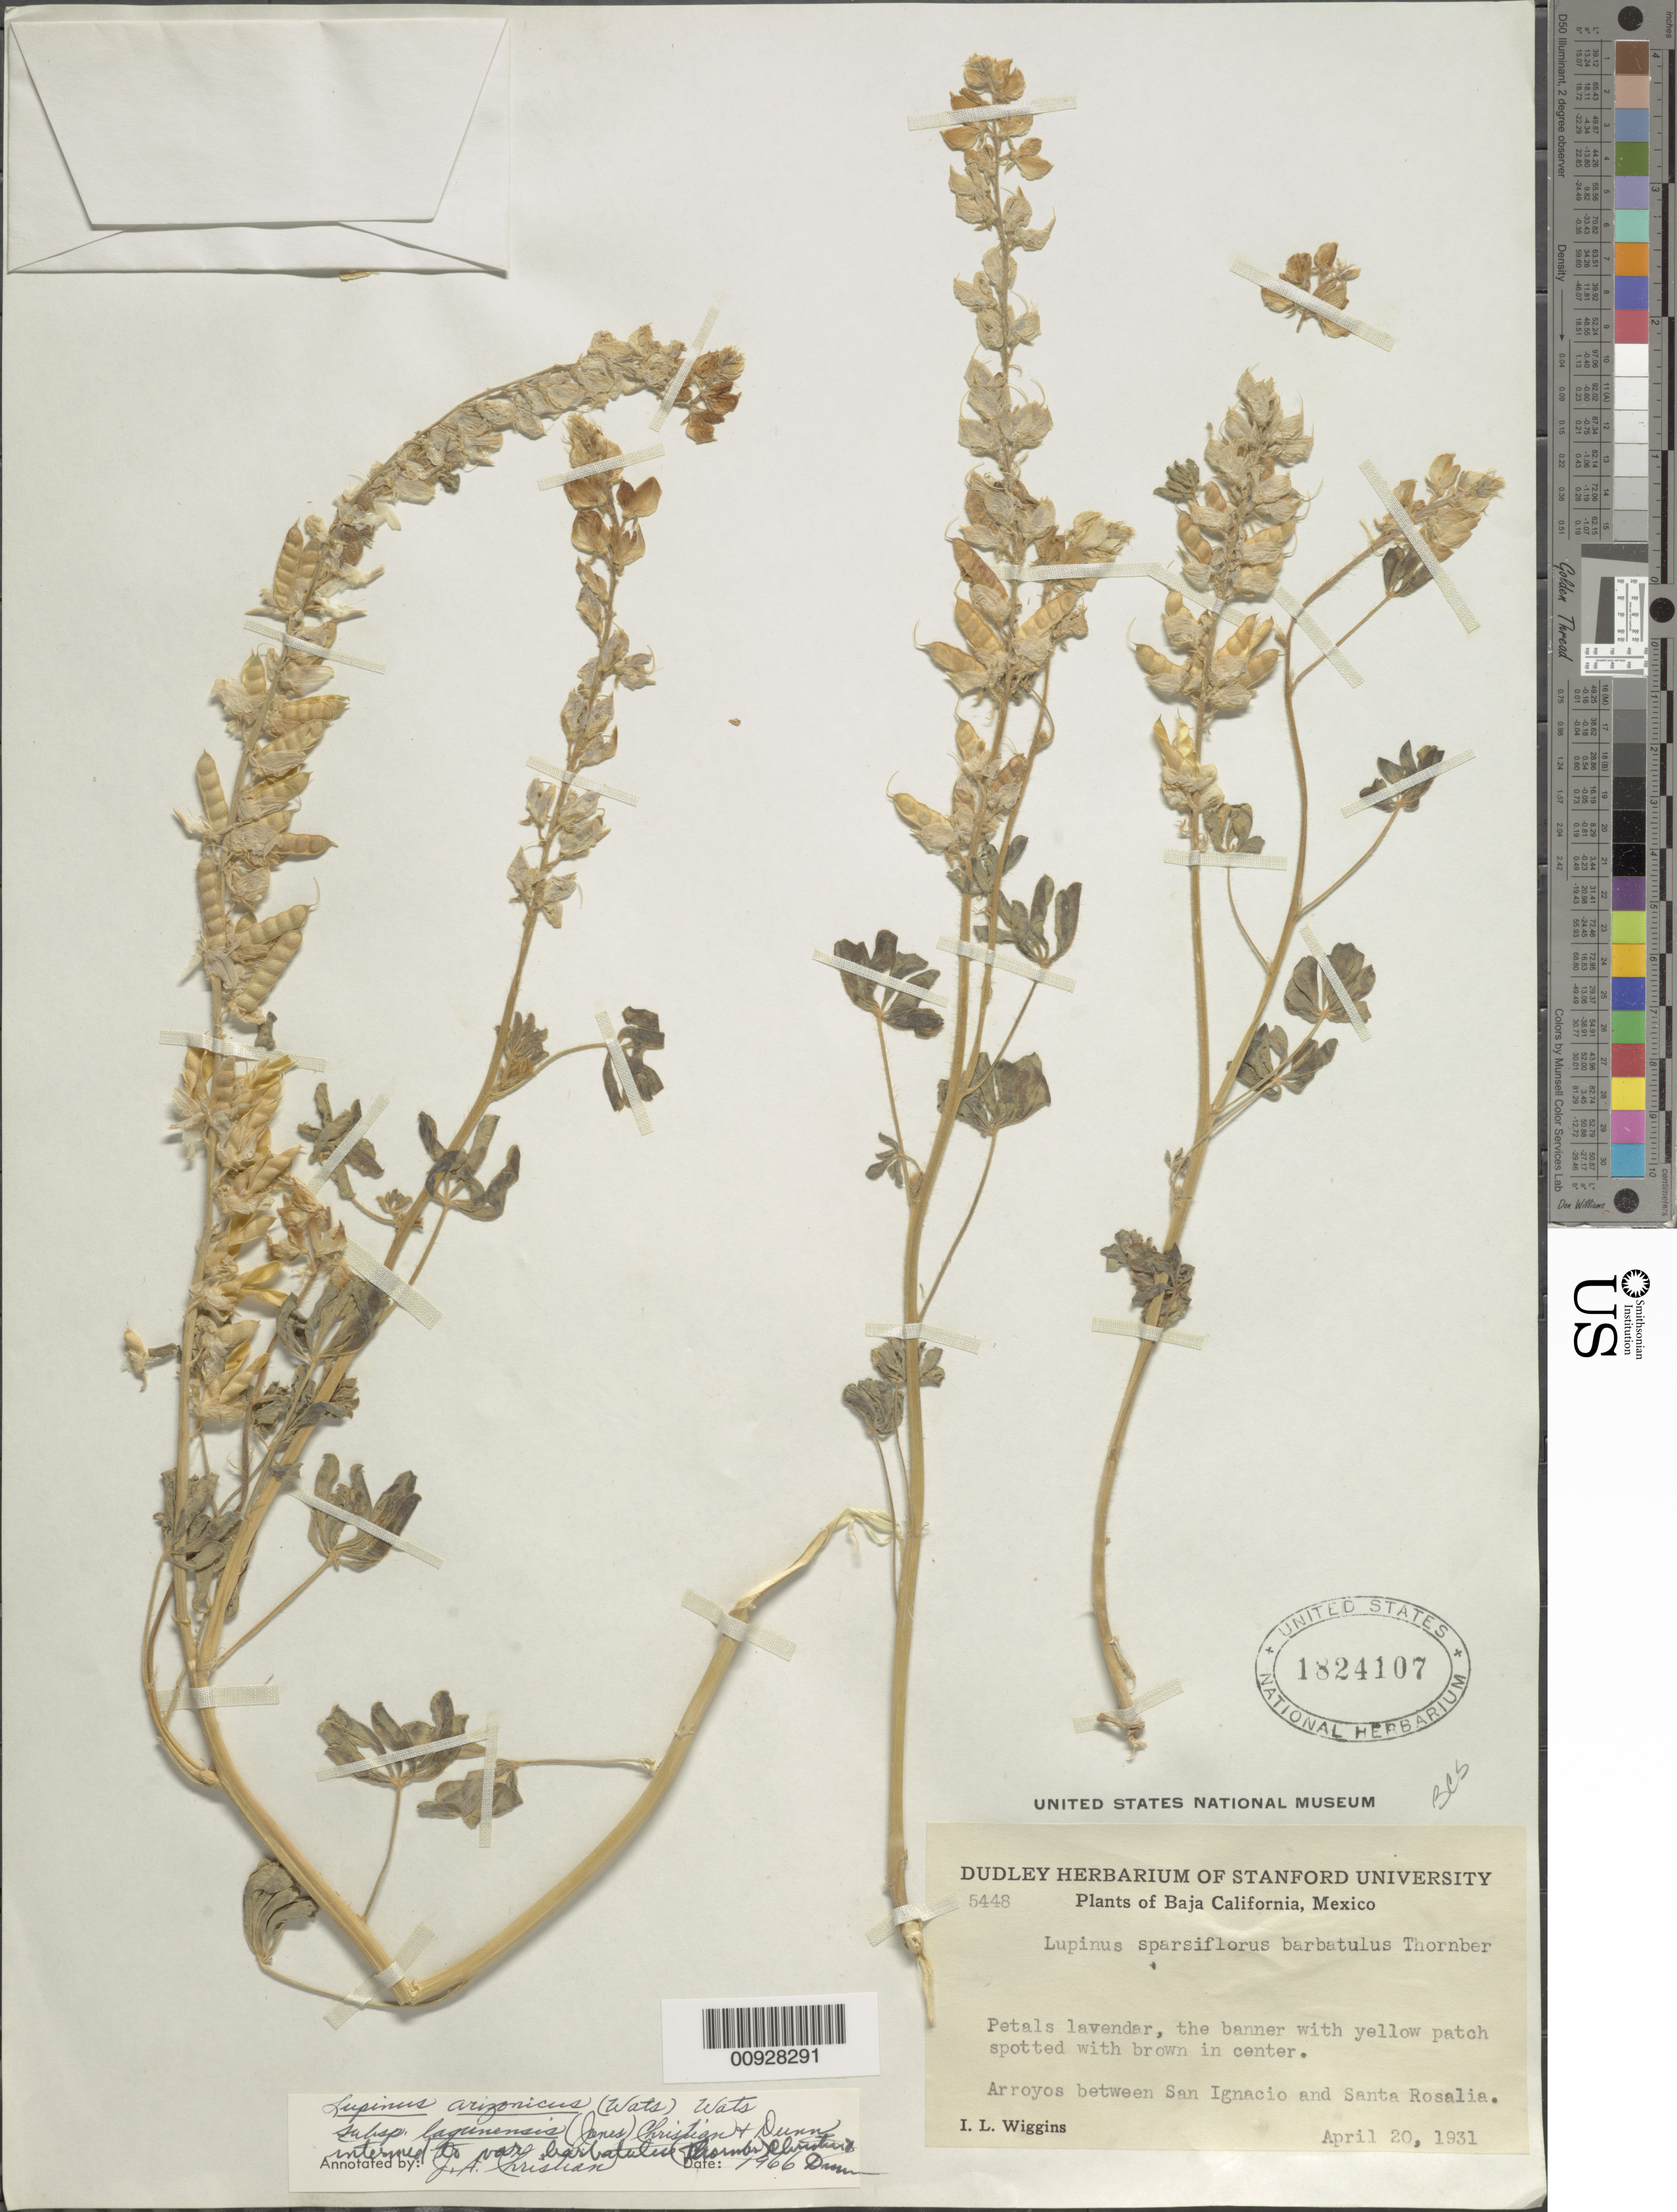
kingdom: Plantae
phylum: Tracheophyta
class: Magnoliopsida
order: Fabales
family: Fabaceae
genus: Lupinus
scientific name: Lupinus arizonicus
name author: (S. Watson) S. Watson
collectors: I. L. Wiggins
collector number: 5448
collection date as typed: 20 Apr 1931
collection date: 1931-04-20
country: Mexico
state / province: Baja California Sur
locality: Arroyos between San Ignacio and Santa Rosalia.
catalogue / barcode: US 1824107